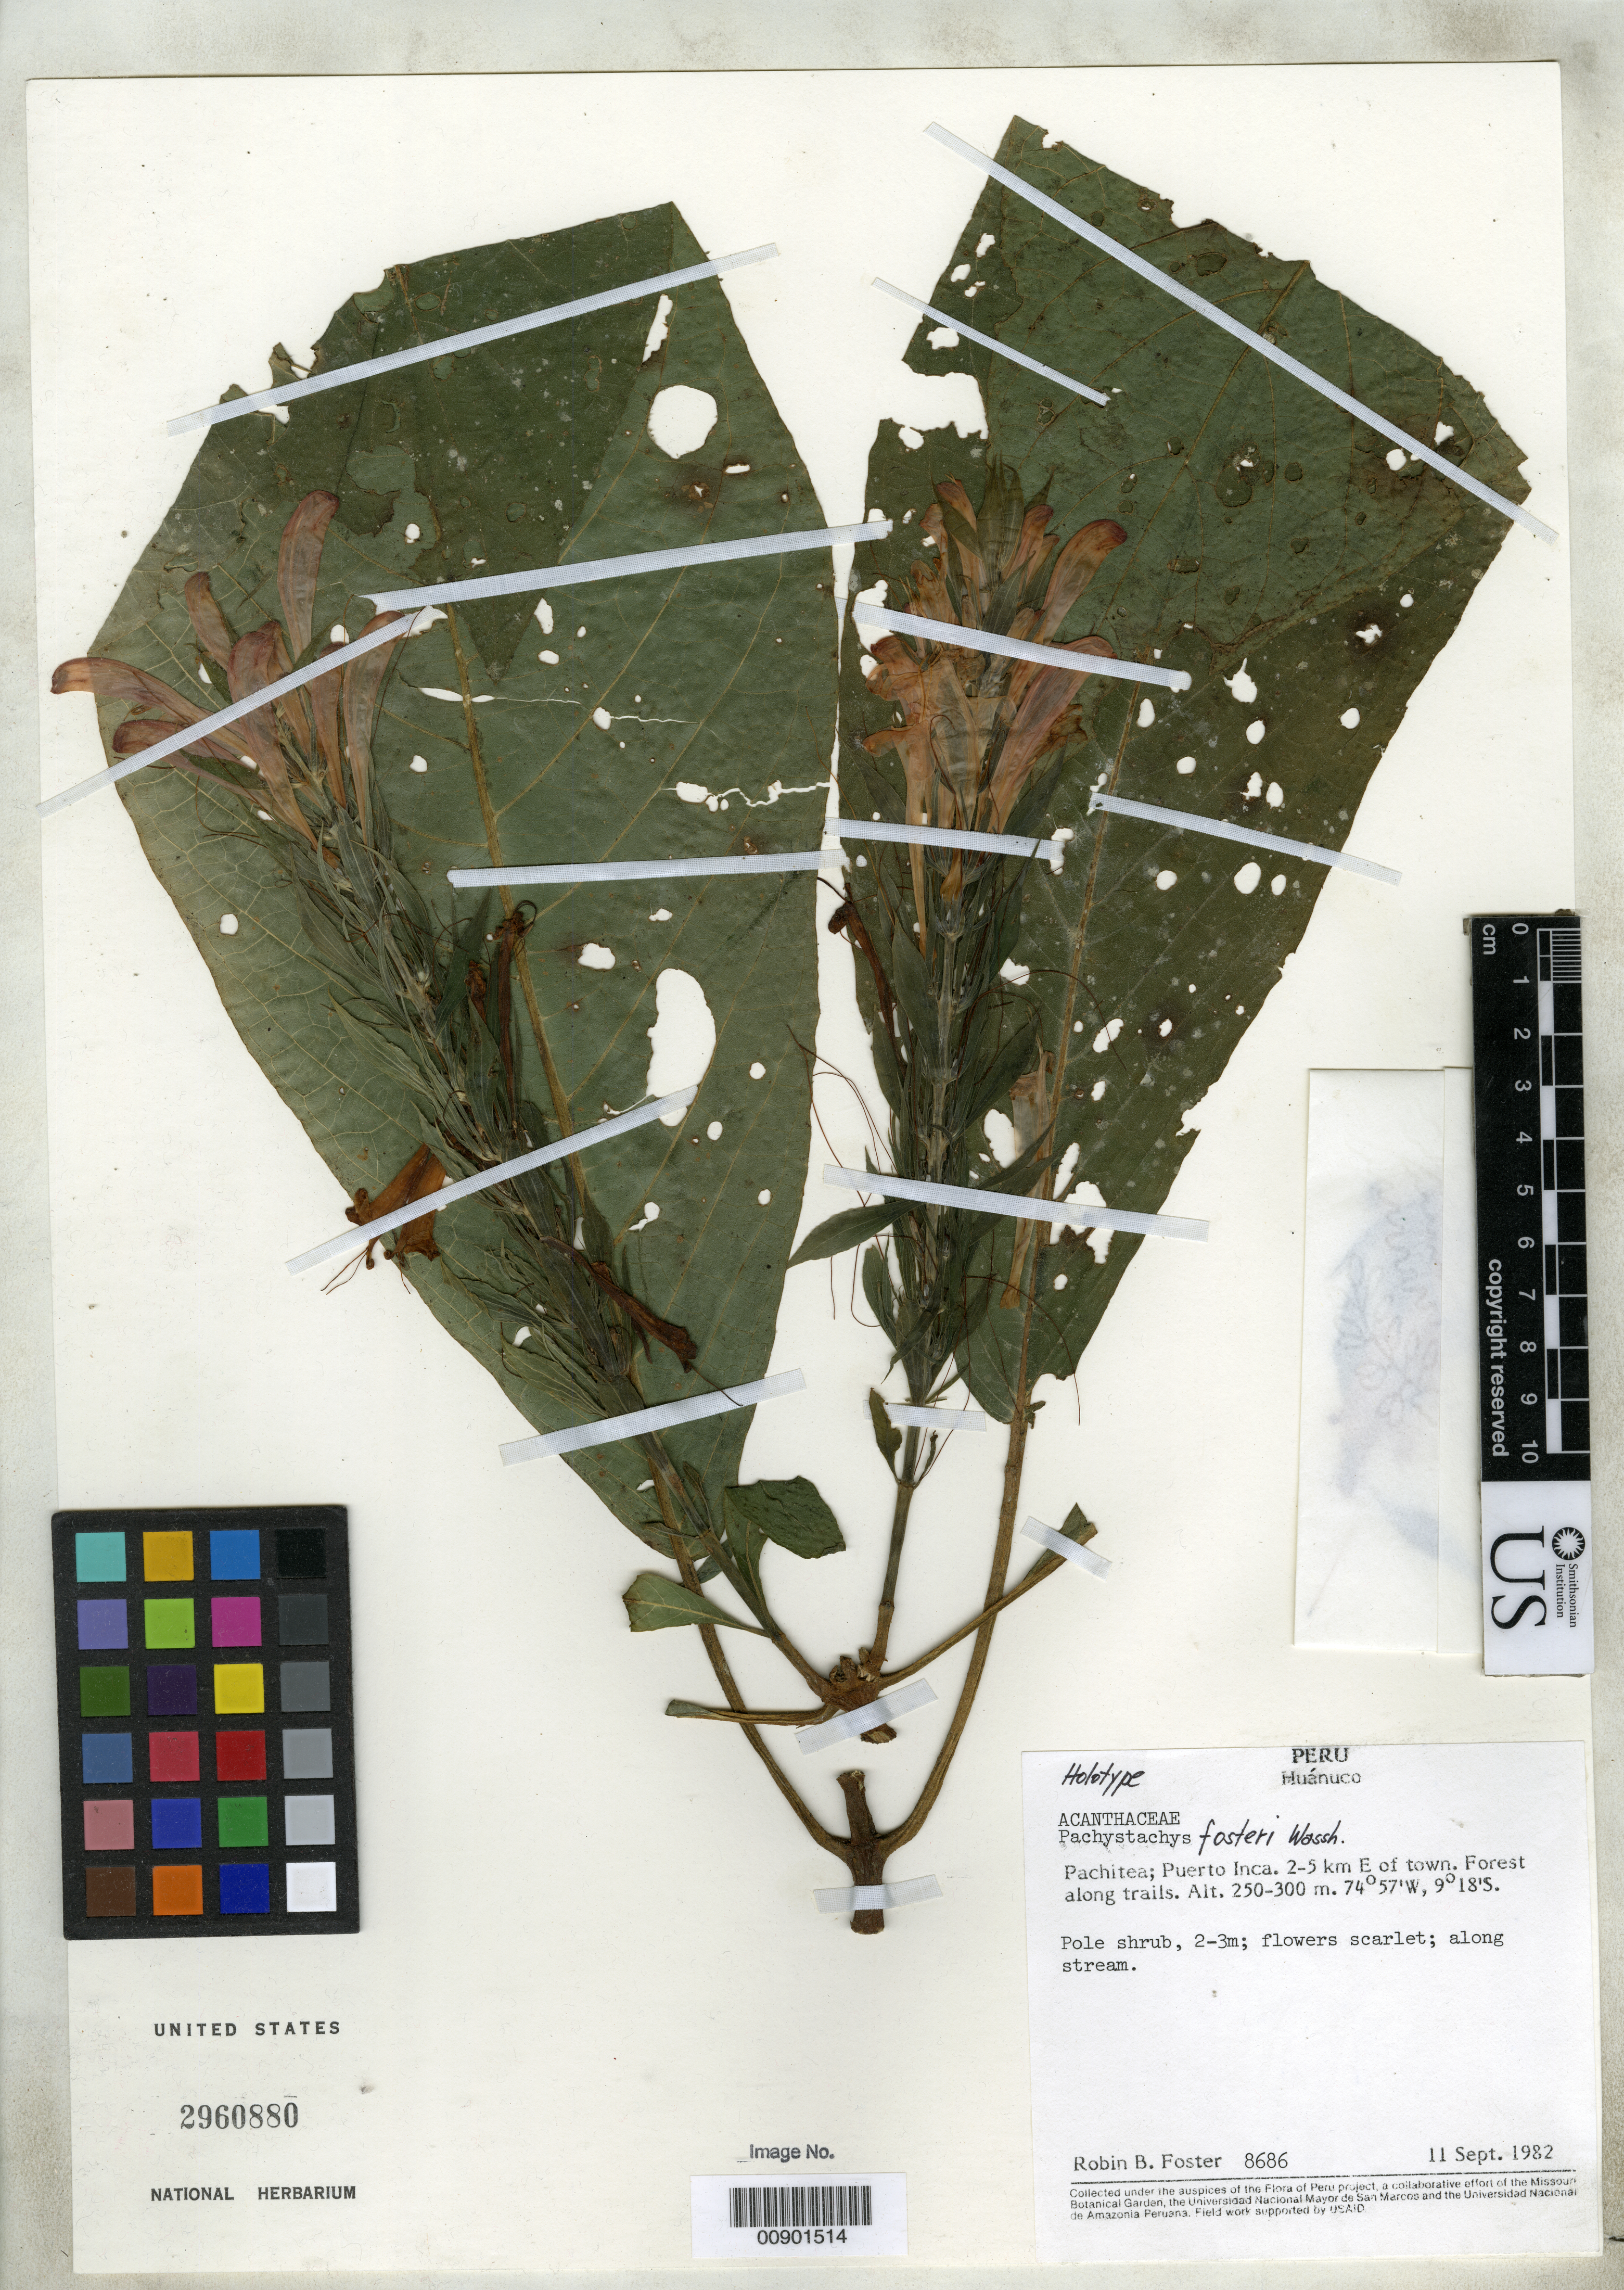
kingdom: Plantae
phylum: Tracheophyta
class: Magnoliopsida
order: Lamiales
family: Acanthaceae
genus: Pachystachys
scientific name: Pachystachys fosteri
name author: Wassh.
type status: Holotype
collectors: R. B. Foster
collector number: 8686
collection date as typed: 11 Sep 1982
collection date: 1982-09-11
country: Peru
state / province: Huánuco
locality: Pachitea; Puerto Inca, 2-5 km E of town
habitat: Forest along trails.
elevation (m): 250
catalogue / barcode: US 2960880